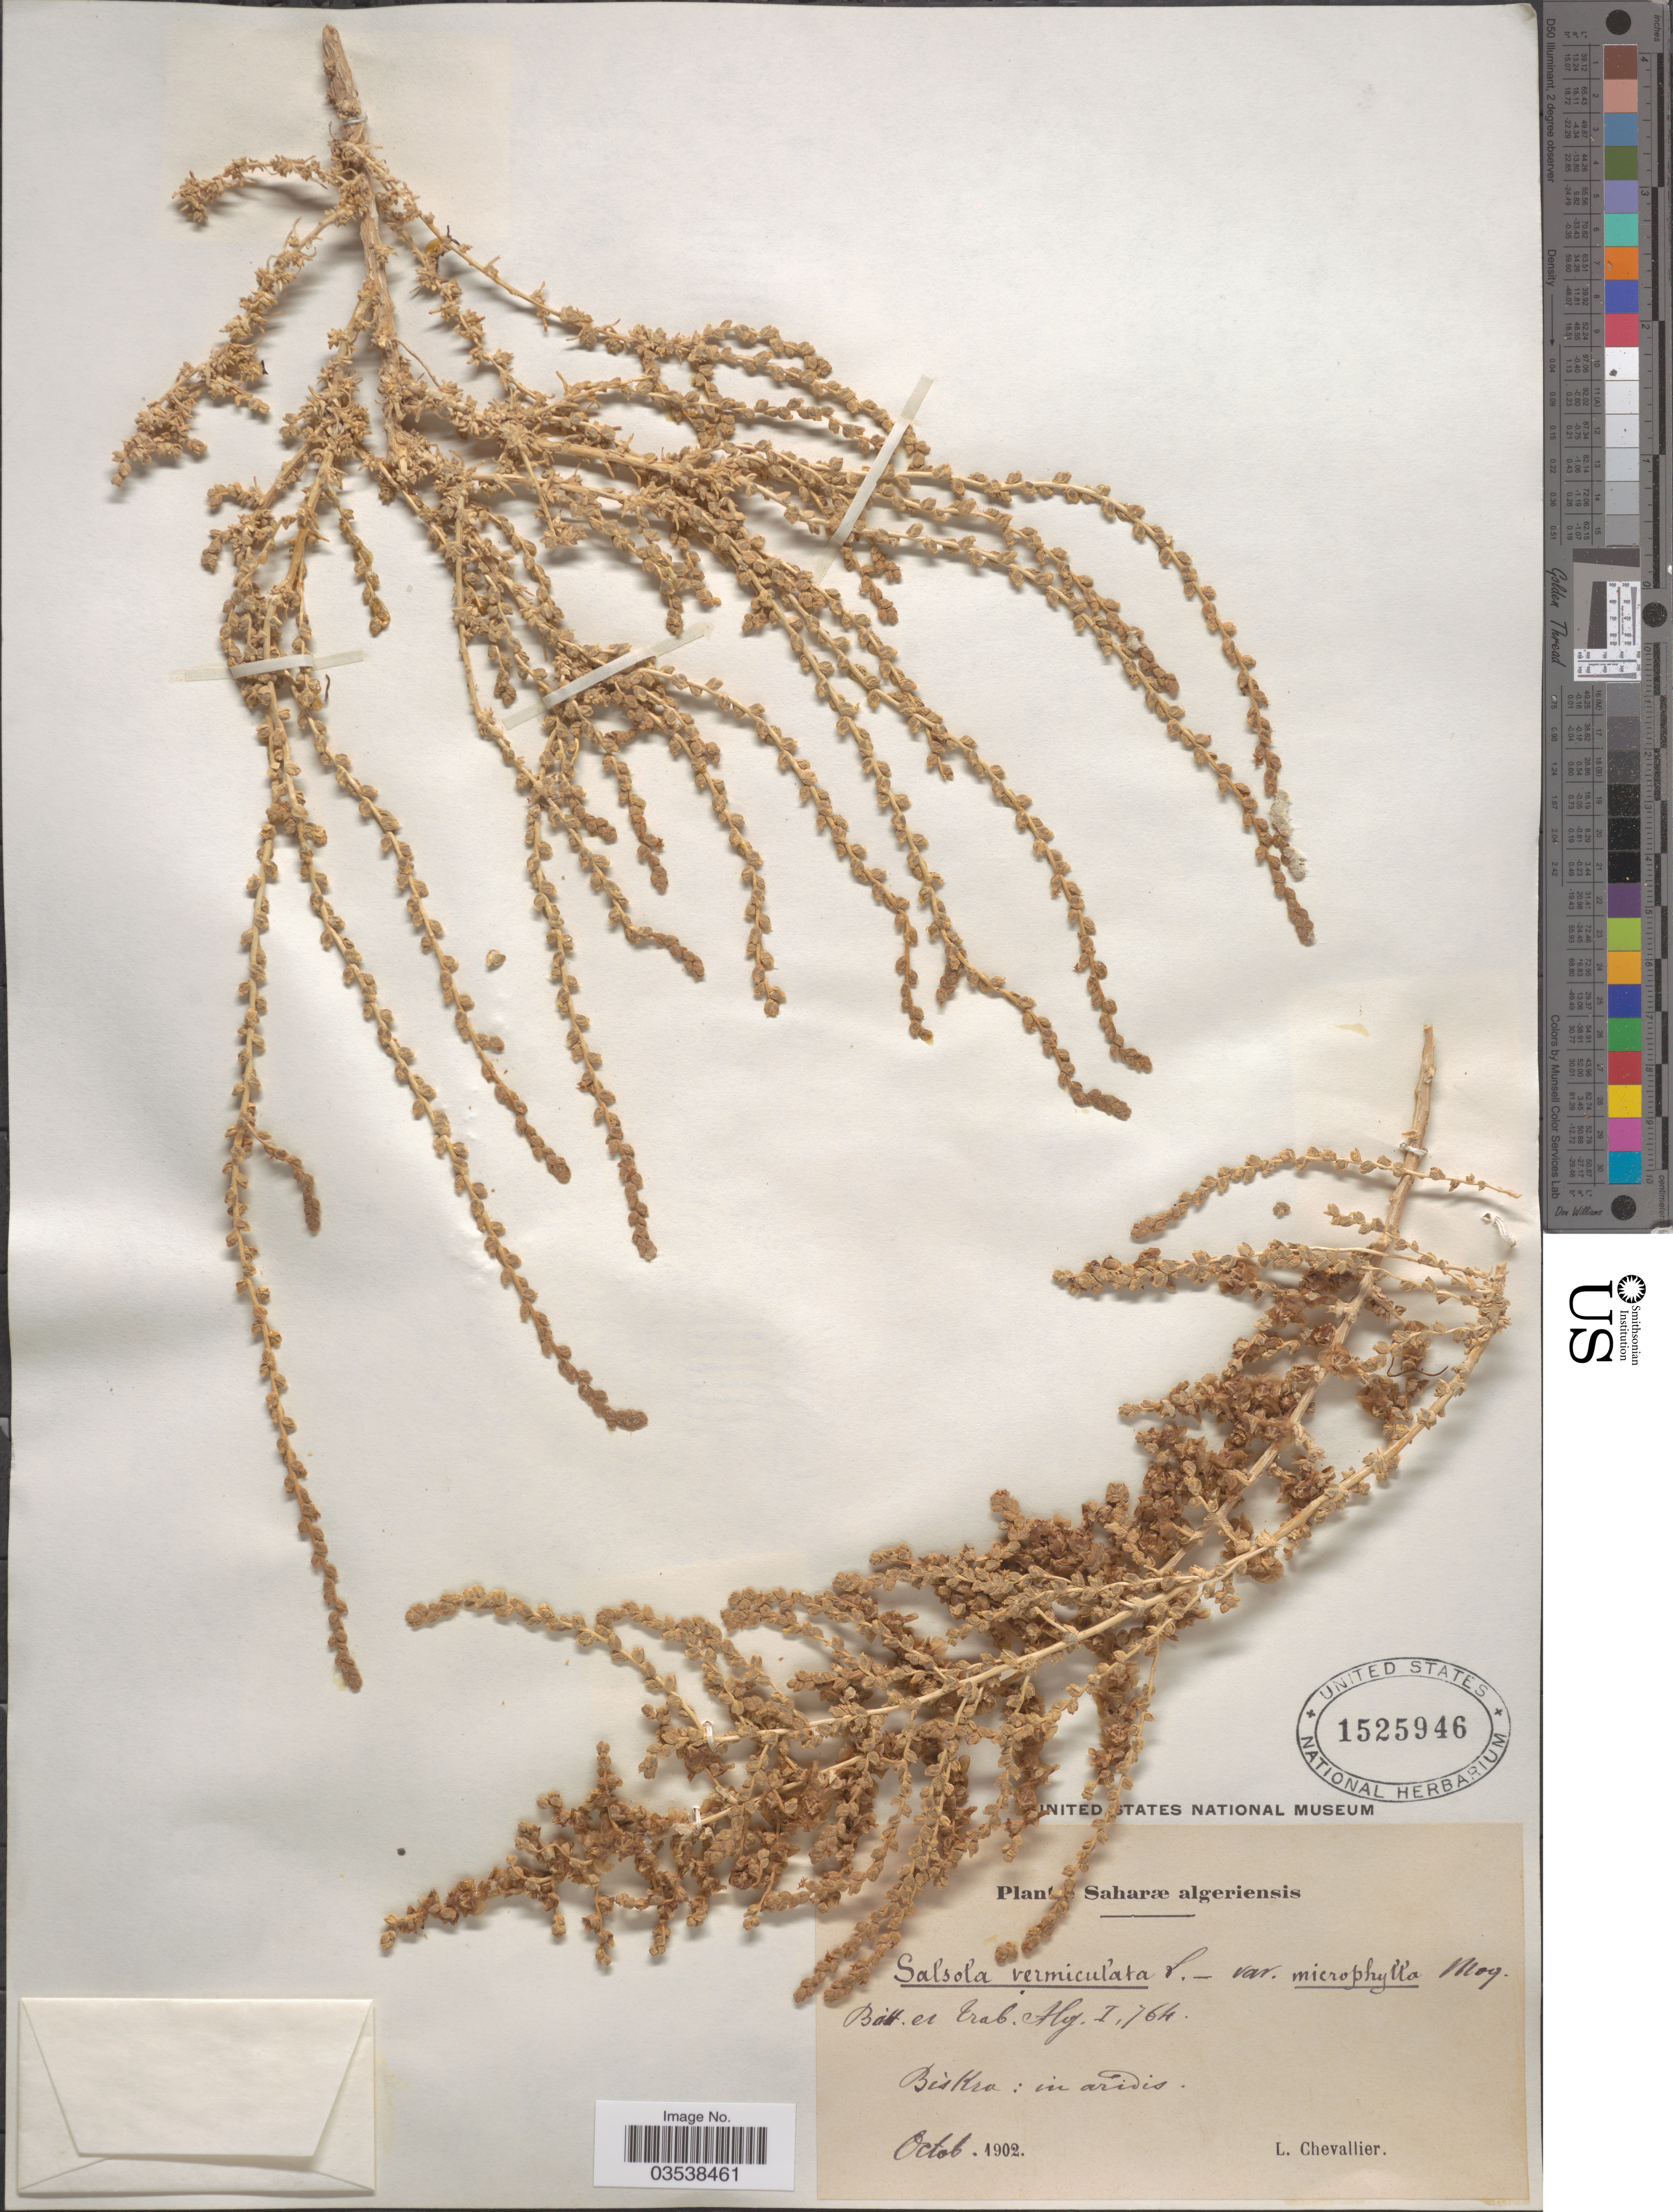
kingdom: Plantae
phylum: Tracheophyta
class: Magnoliopsida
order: Caryophyllales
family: Amaranthaceae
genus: Caroxylon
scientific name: Caroxylon vermiculatum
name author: (L.) Akhani & Roalson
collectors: L. Chevallier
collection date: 1902-10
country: Algeria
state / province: Biskra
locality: Saharæ algeriensis. Biskra: in aridis.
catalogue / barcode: US 1525946